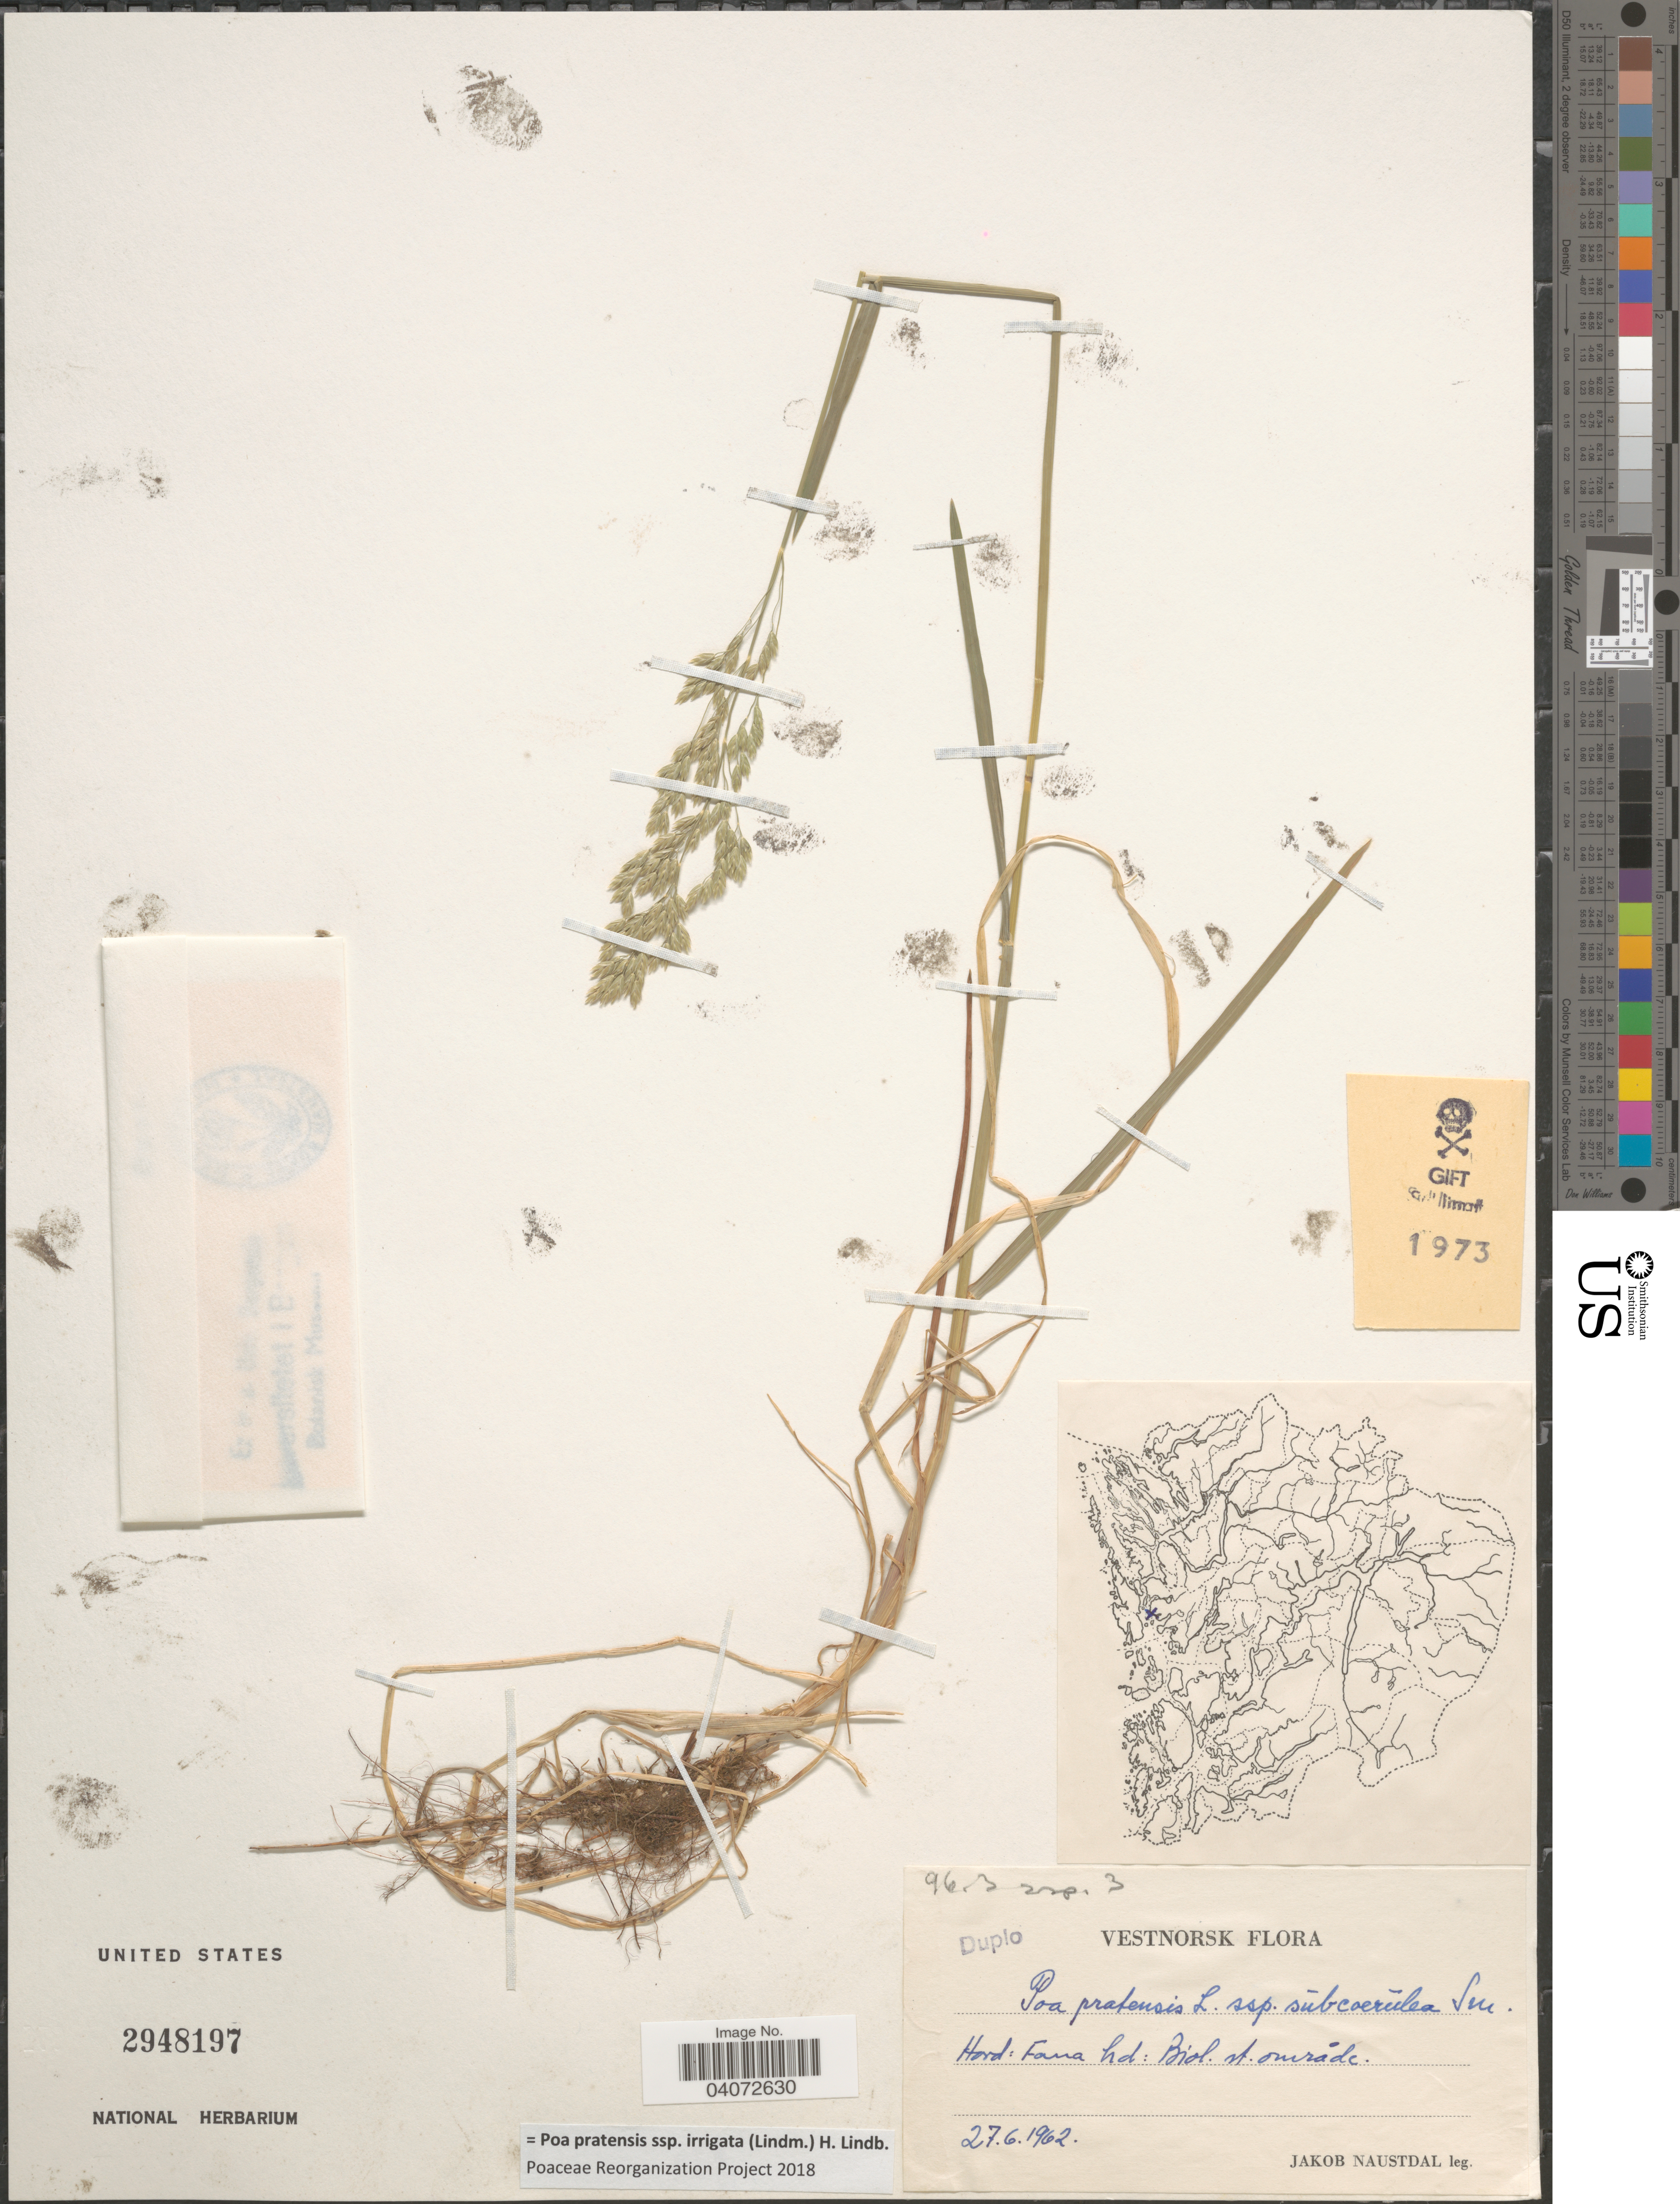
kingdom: Plantae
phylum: Tracheophyta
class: Liliopsida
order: Poales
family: Poaceae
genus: Poa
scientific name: Poa pratensis subsp. irrigata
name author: (Lindm.) H. Lindb.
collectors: J. Naustdal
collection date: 1962-06-27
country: Norway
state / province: Hordaland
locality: Vestnorsk. Fana hd: Biol. st. omrade.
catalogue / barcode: US 2948197